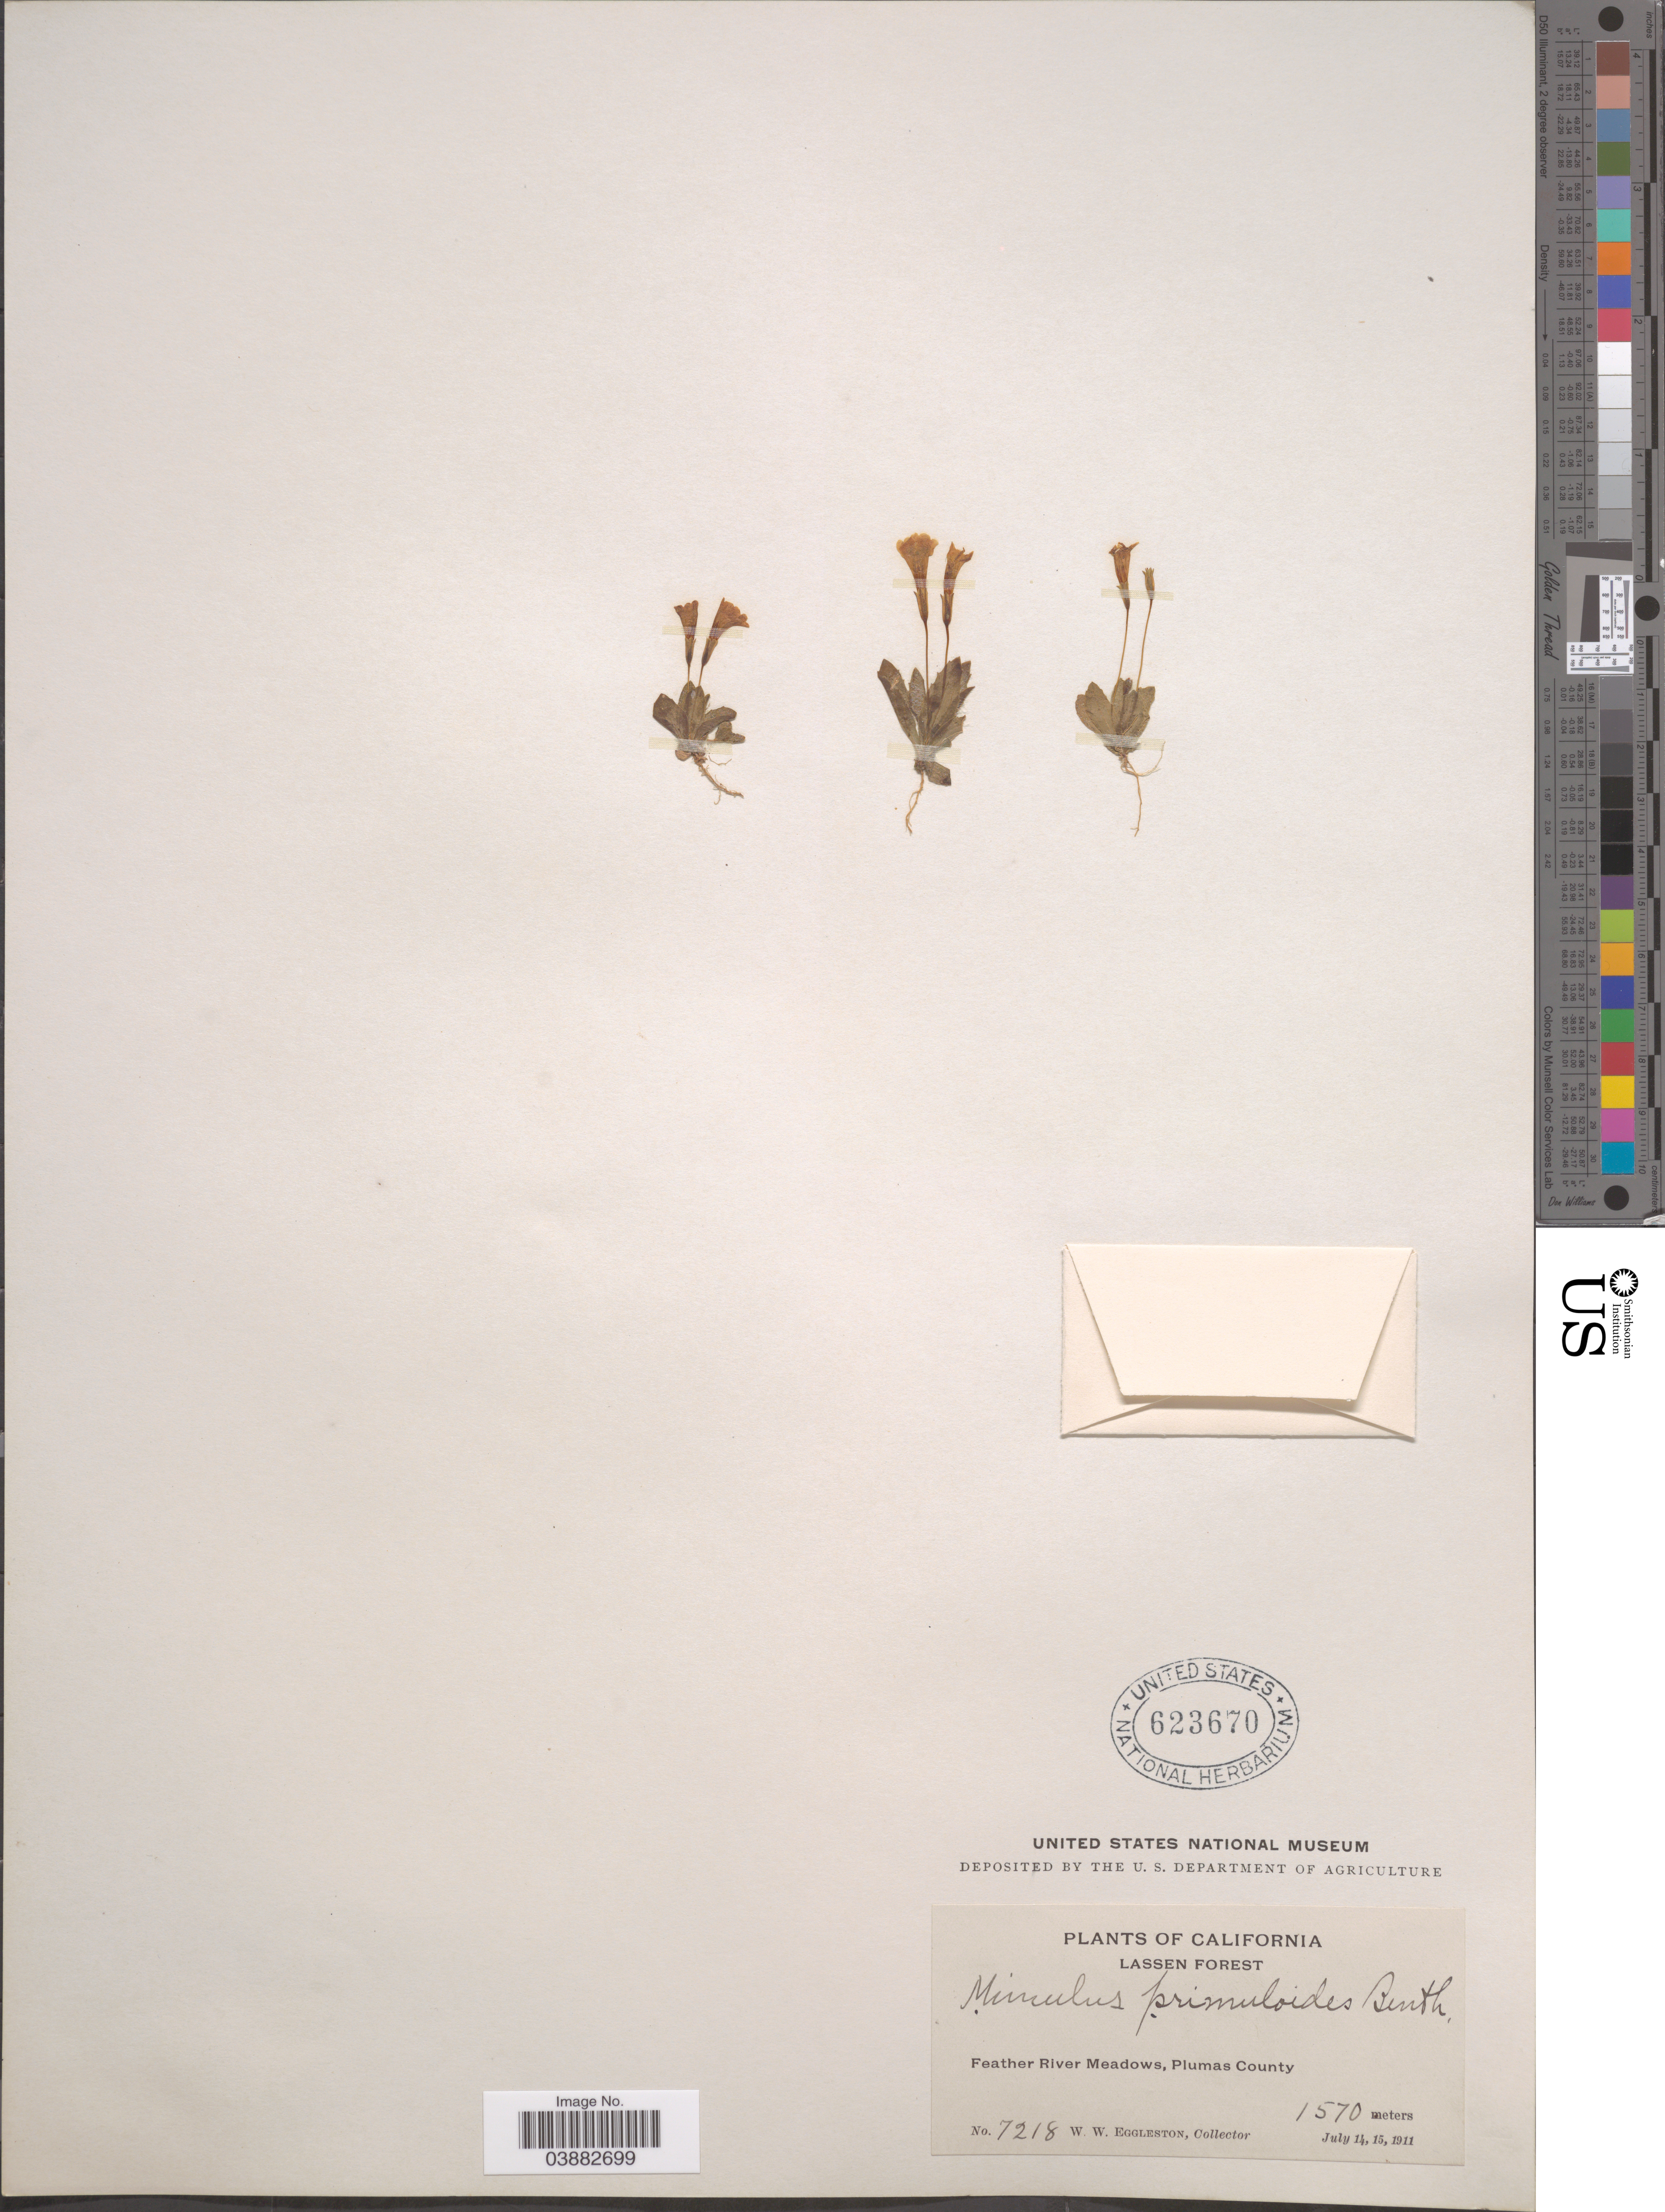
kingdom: Plantae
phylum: Tracheophyta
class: Magnoliopsida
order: Lamiales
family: Phrymaceae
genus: Mimulus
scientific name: Mimulus primuloides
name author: Benth.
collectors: W. W. Eggleston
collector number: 7218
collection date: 1911-07-14/1911-07-15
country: United States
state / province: California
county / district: Plumas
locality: Lassen Forest. Feather River Meadows, Plumas County.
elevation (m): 1570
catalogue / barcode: US 623670